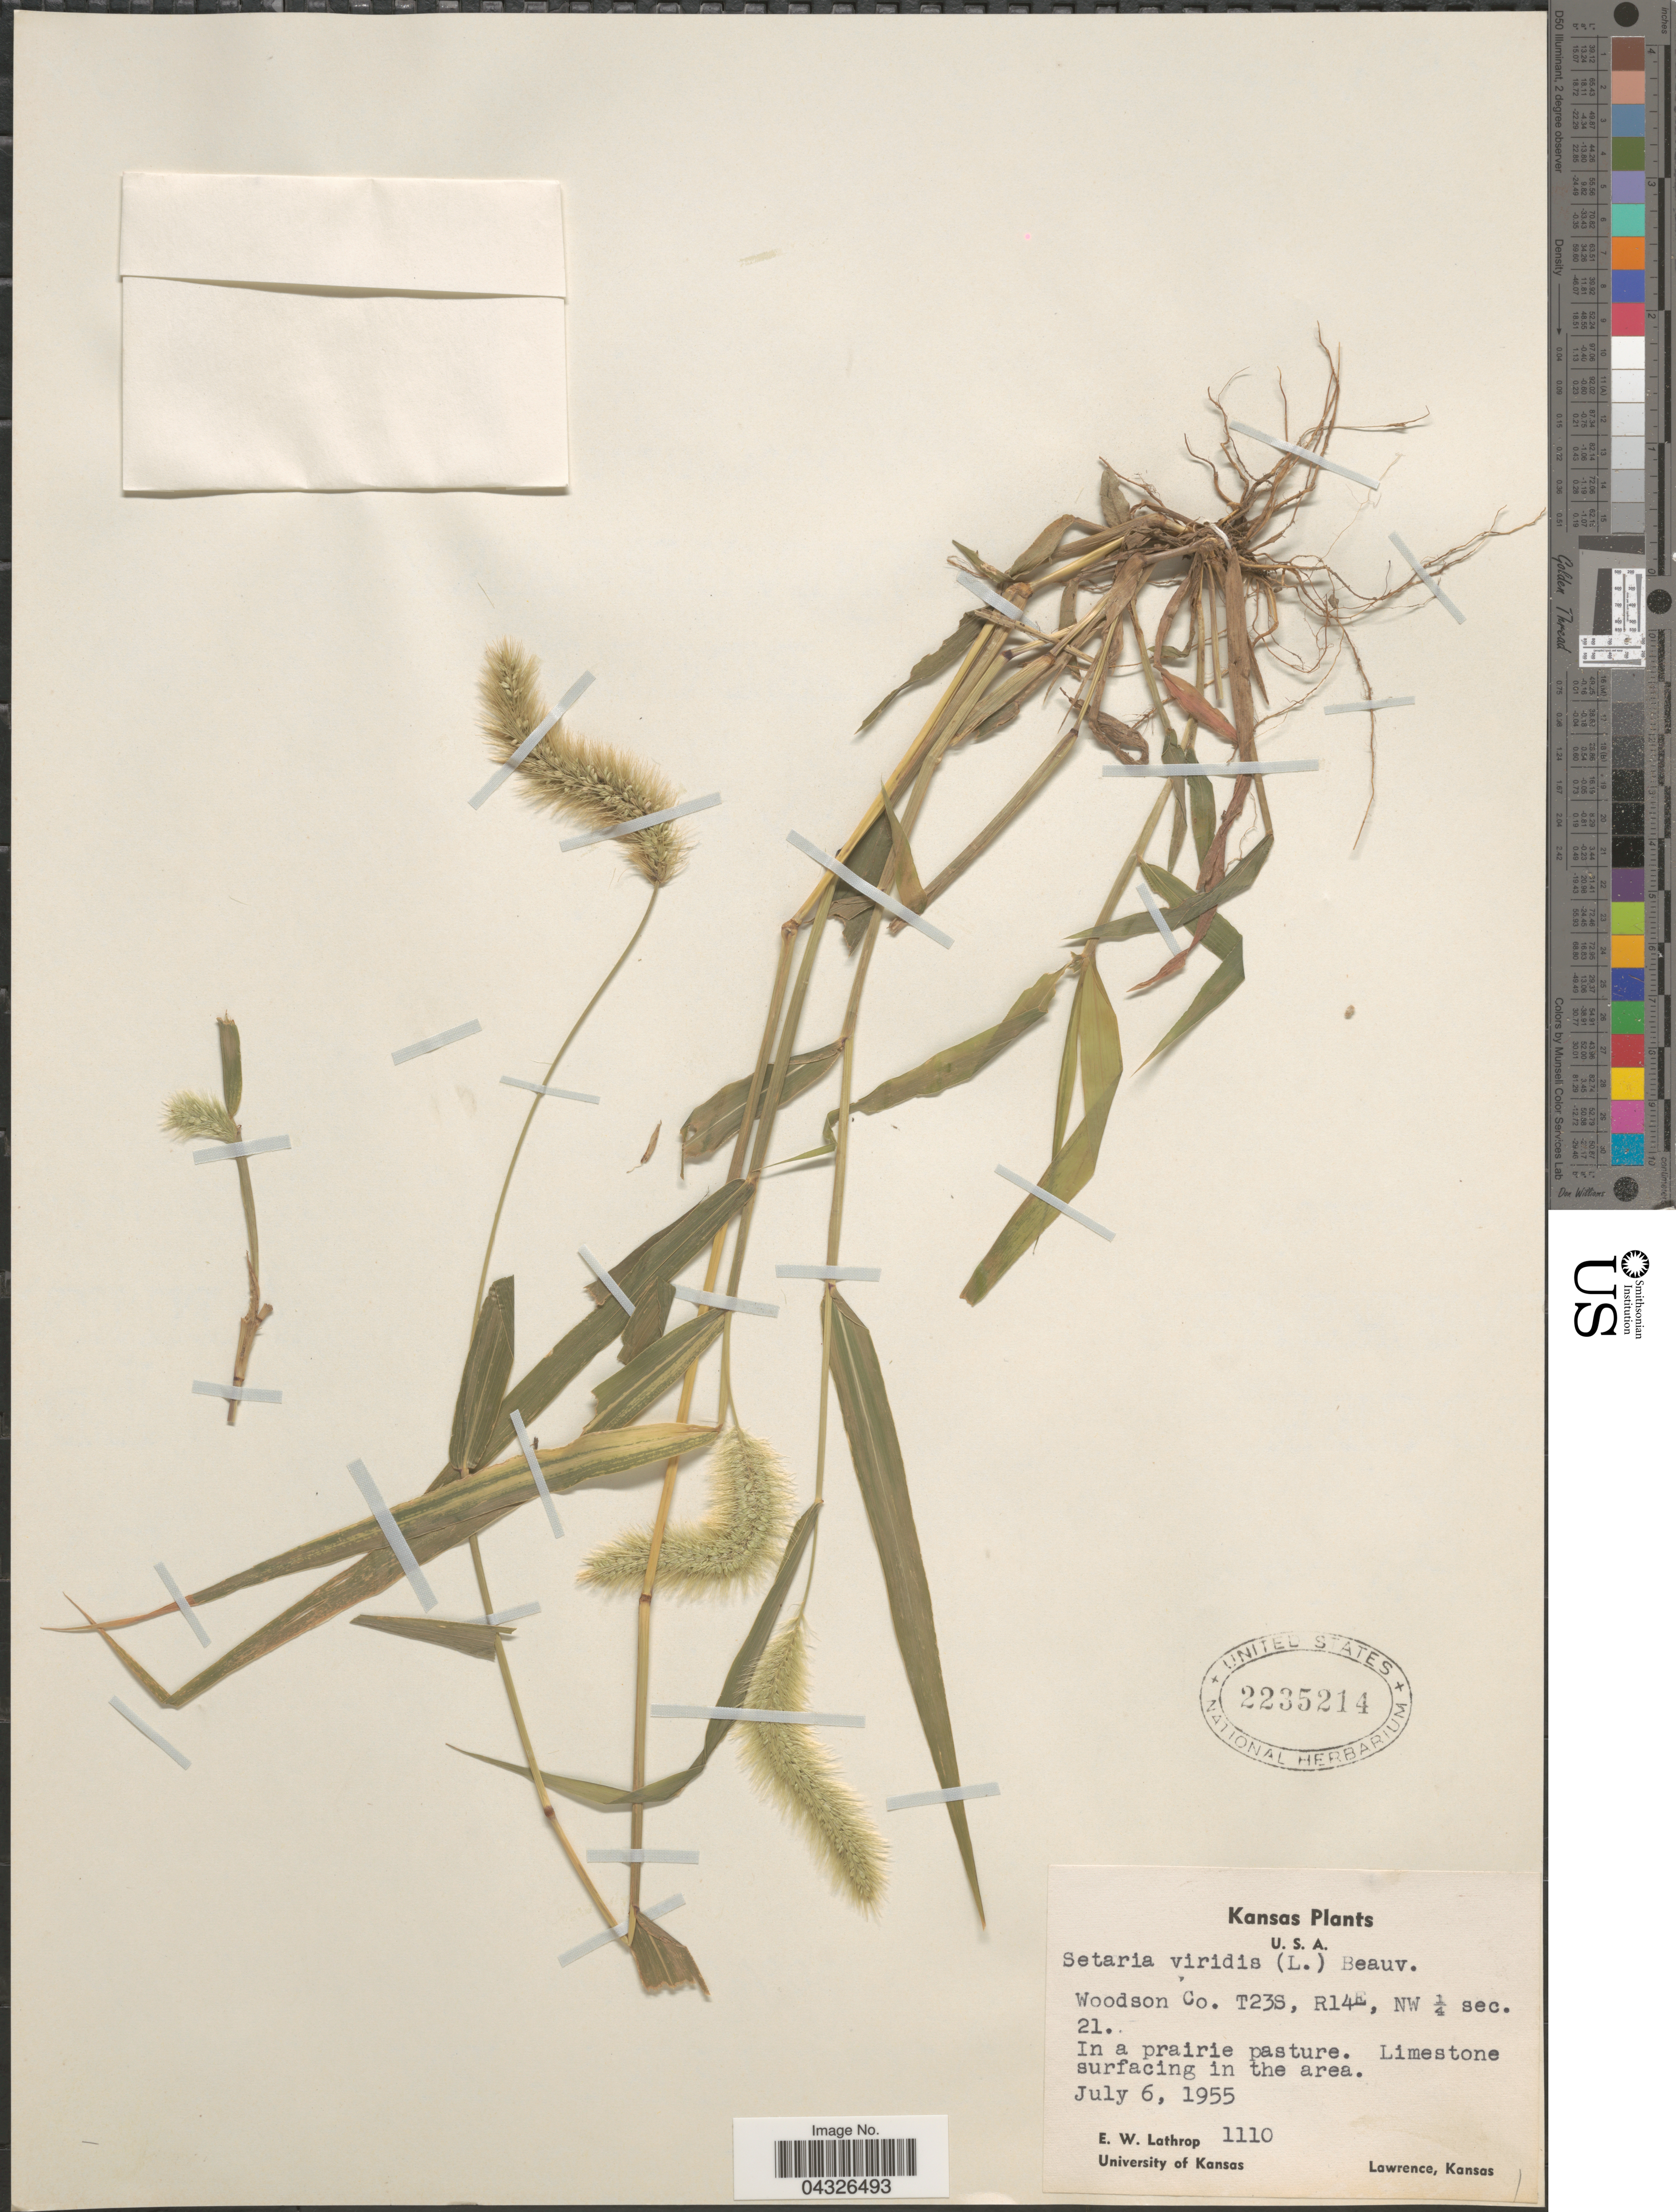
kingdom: Plantae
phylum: Tracheophyta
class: Liliopsida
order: Poales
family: Poaceae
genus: Setaria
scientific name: Setaria viridis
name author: (L.) P. Beauv.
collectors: E. W. Lathrop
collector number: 1110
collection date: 1955-07-06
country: United States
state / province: Kansas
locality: Woodson Co. T23S, R14E, NW¼ sec. 21. In a prairie pasture. Limestone surfacing in the area.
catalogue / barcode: US 2235214